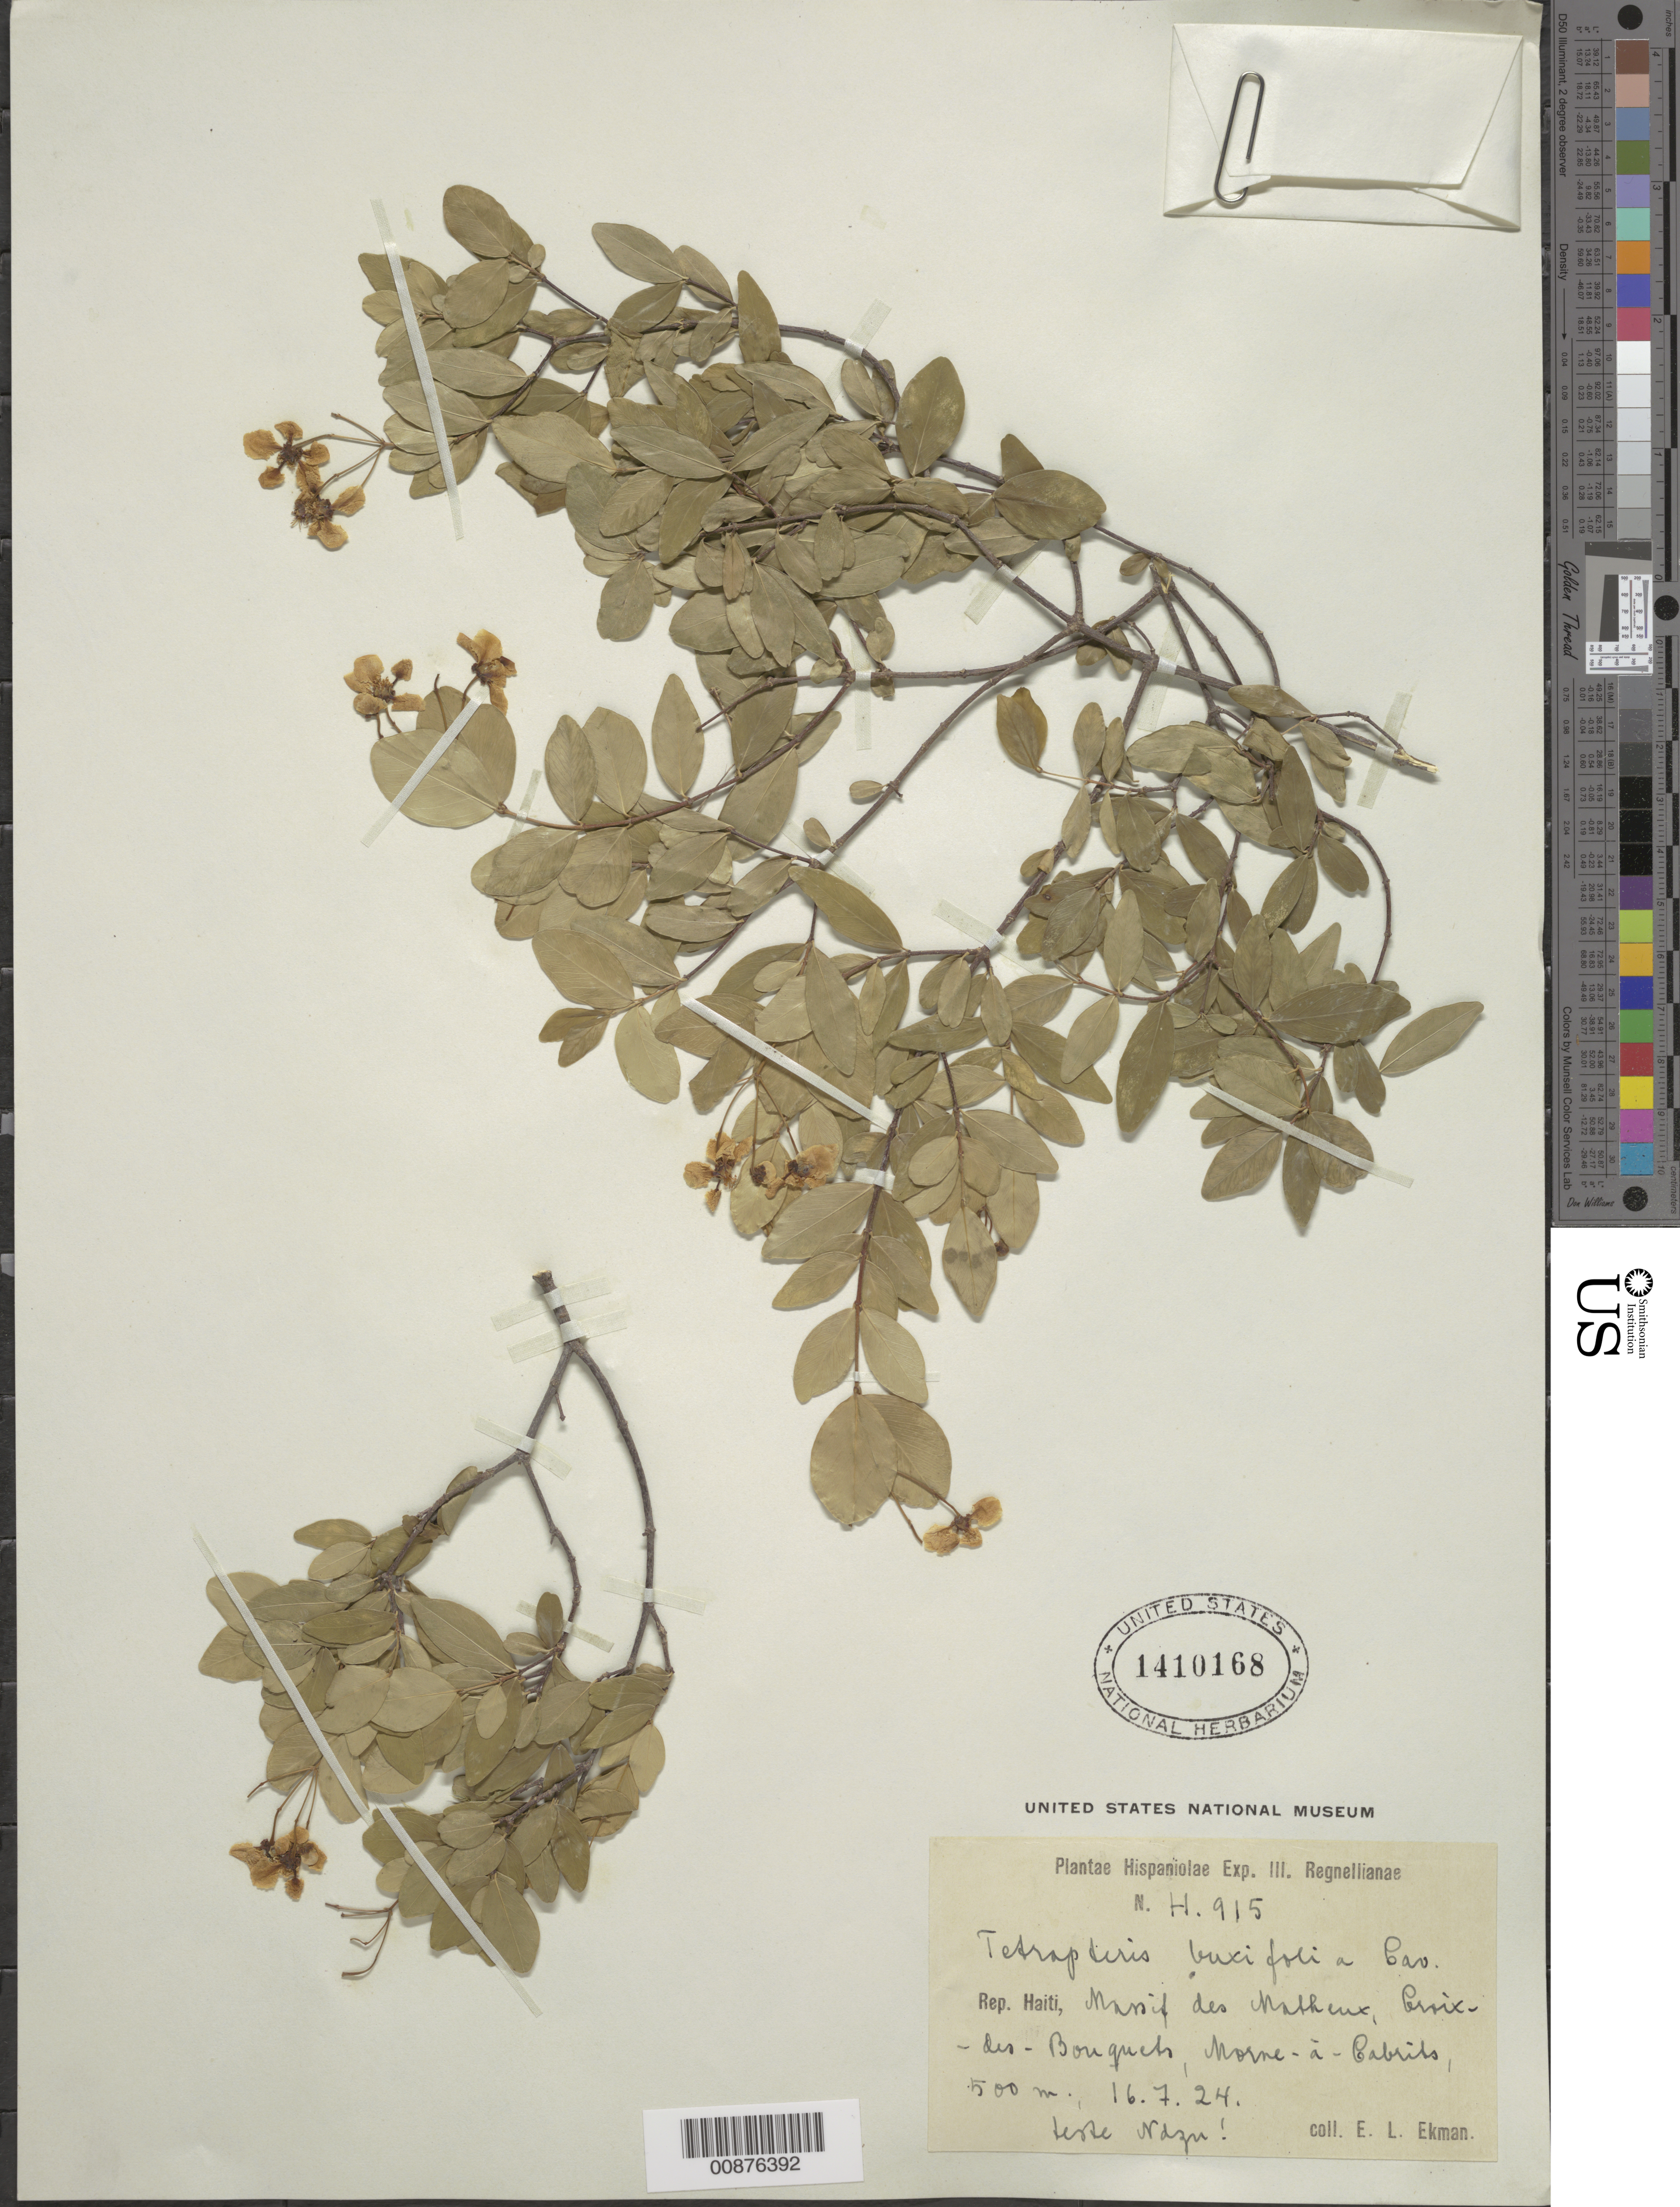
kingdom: Plantae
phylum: Tracheophyta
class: Magnoliopsida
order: Malpighiales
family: Malpighiaceae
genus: Tetrapterys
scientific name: Tetrapterys buxifolia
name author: Cav.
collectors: E. L. Ekman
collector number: H.915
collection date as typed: Transcribed d/m/y: 16/7/24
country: Haiti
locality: Hispaniolae. Massif des Matheux, Croix-des-Bouquets, Morne-à-Cabrits.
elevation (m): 500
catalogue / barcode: US 1410168